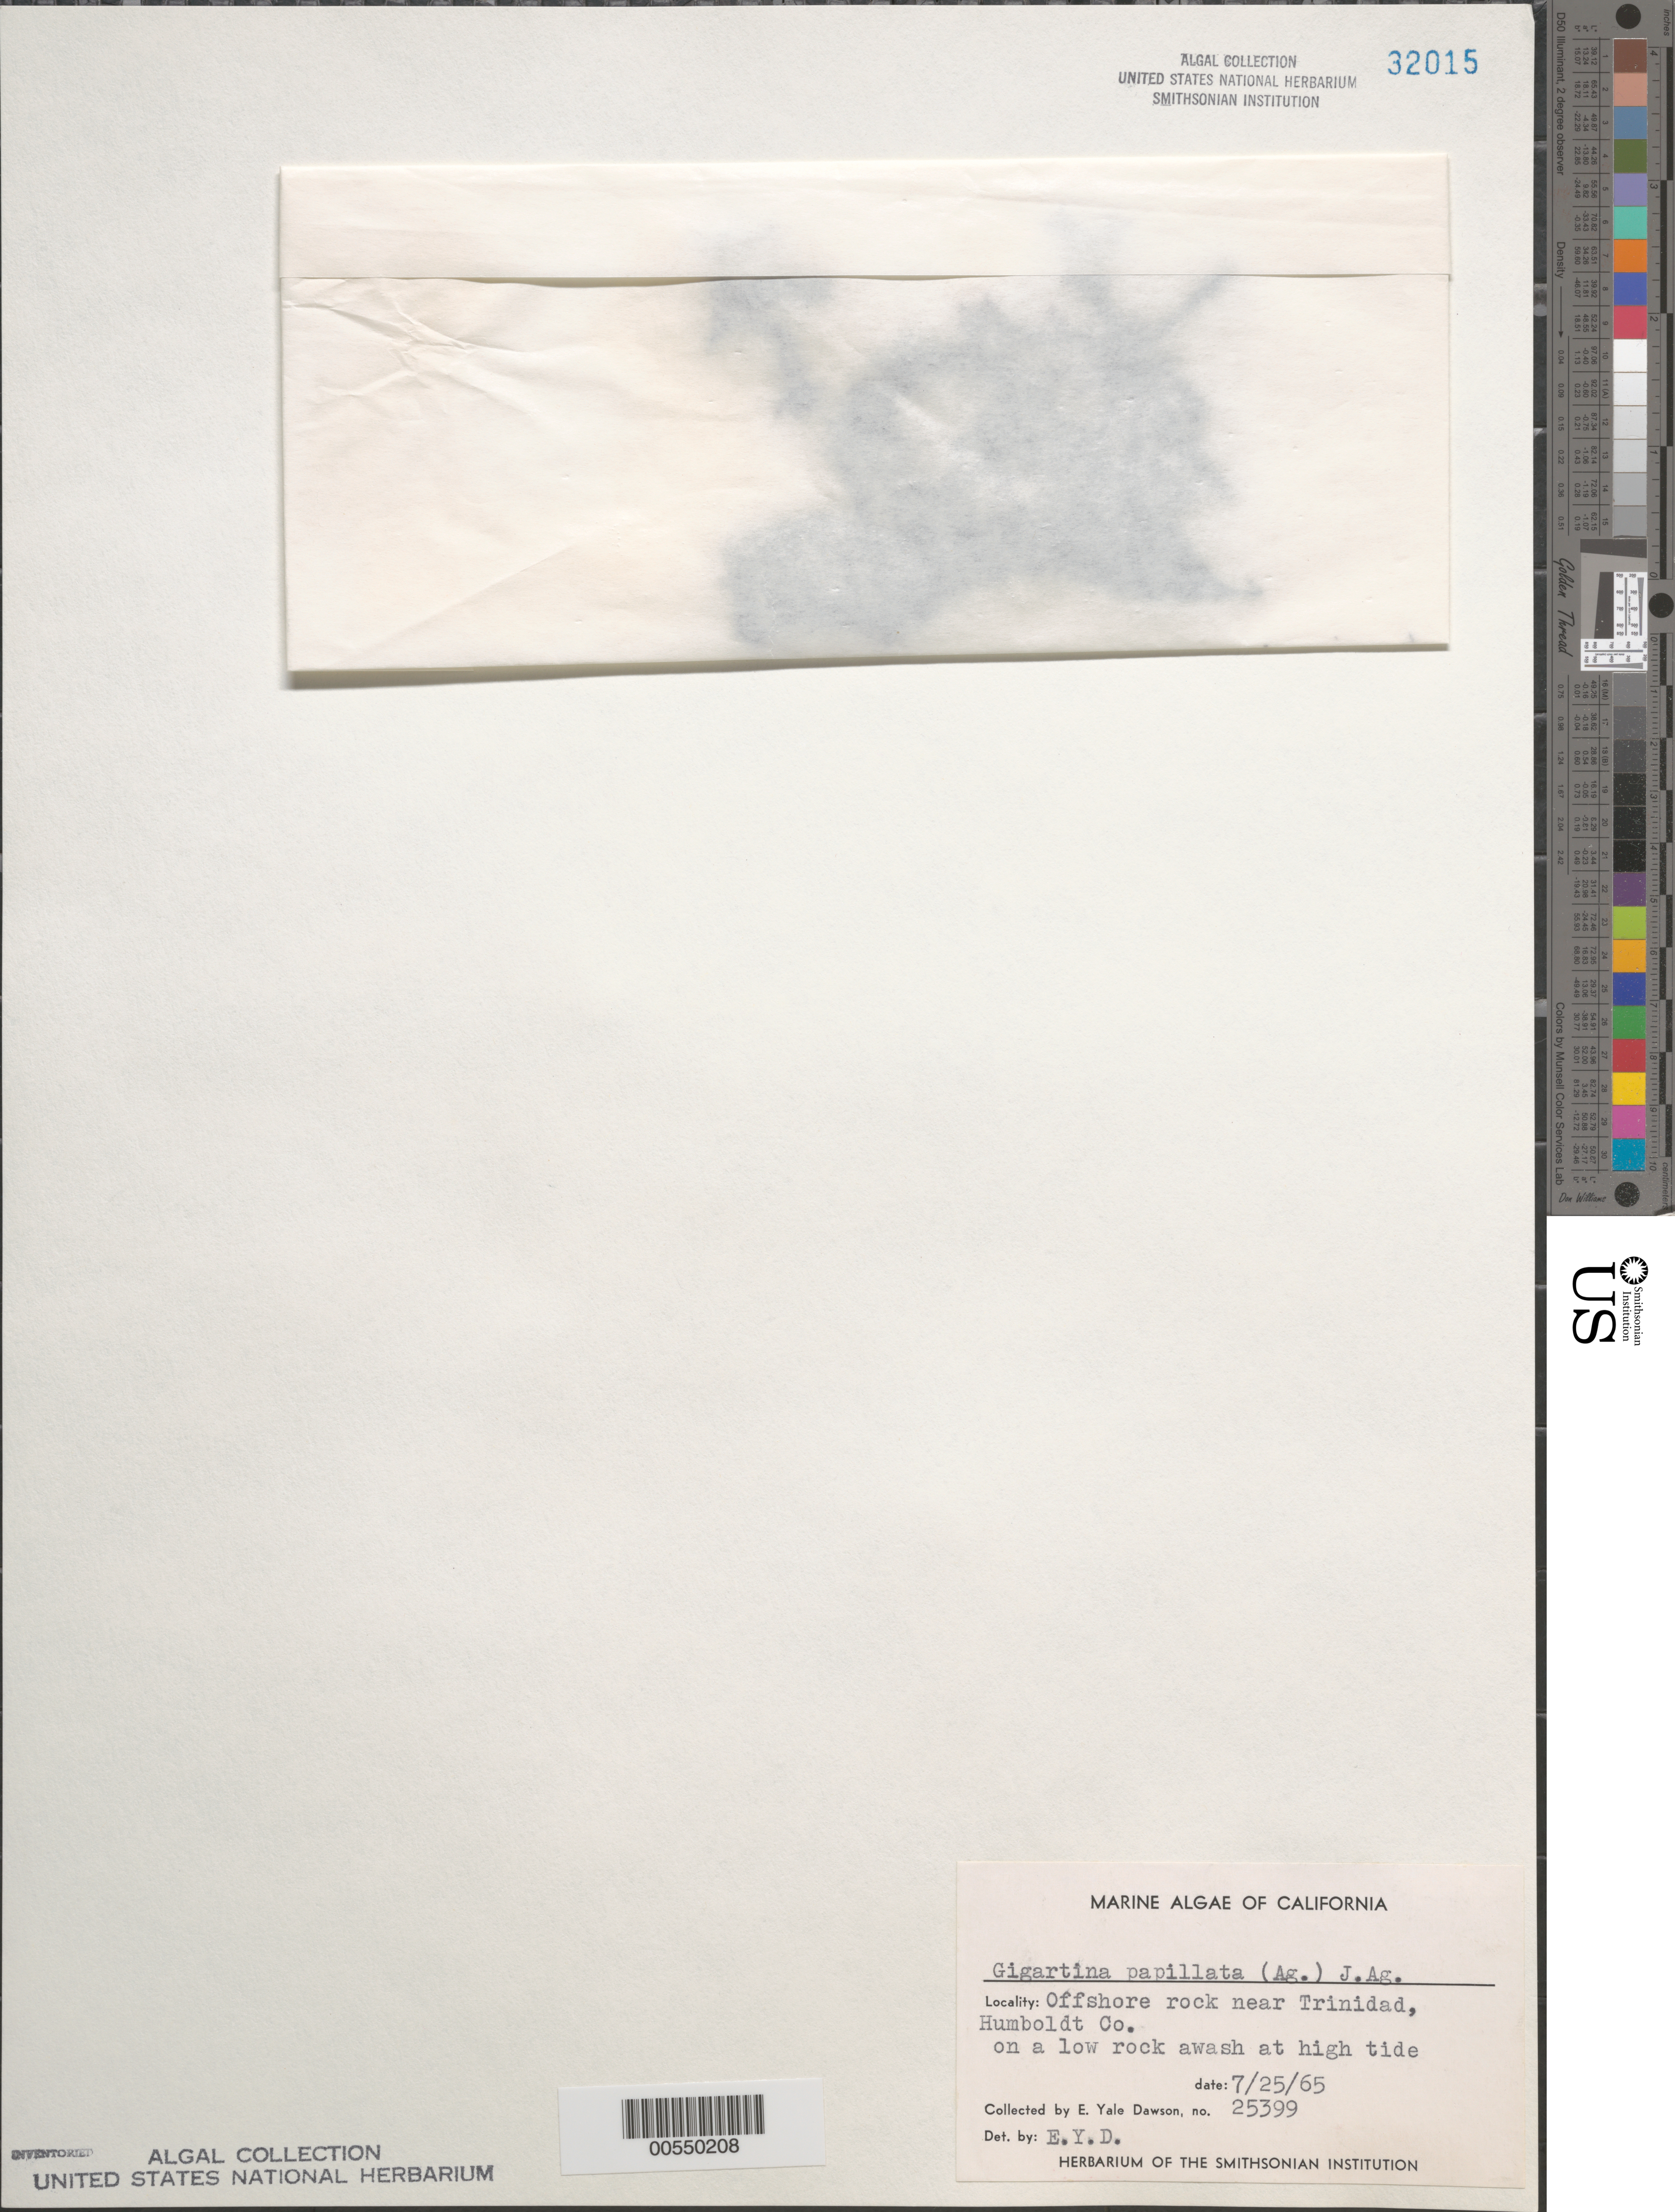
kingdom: Plantae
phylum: Rhodophyta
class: Florideophyceae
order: Gigartinales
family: Phyllophoraceae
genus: Mastocarpus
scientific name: Mastocarpus papillatus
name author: (C. Agardh) Kütz.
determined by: Algae name updating Project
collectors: E. Y. Dawson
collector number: EYD 25399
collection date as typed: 25 Jul 1965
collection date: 1965-07-25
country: United States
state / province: California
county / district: Humboldt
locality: Near Trinidad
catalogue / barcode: US 32015